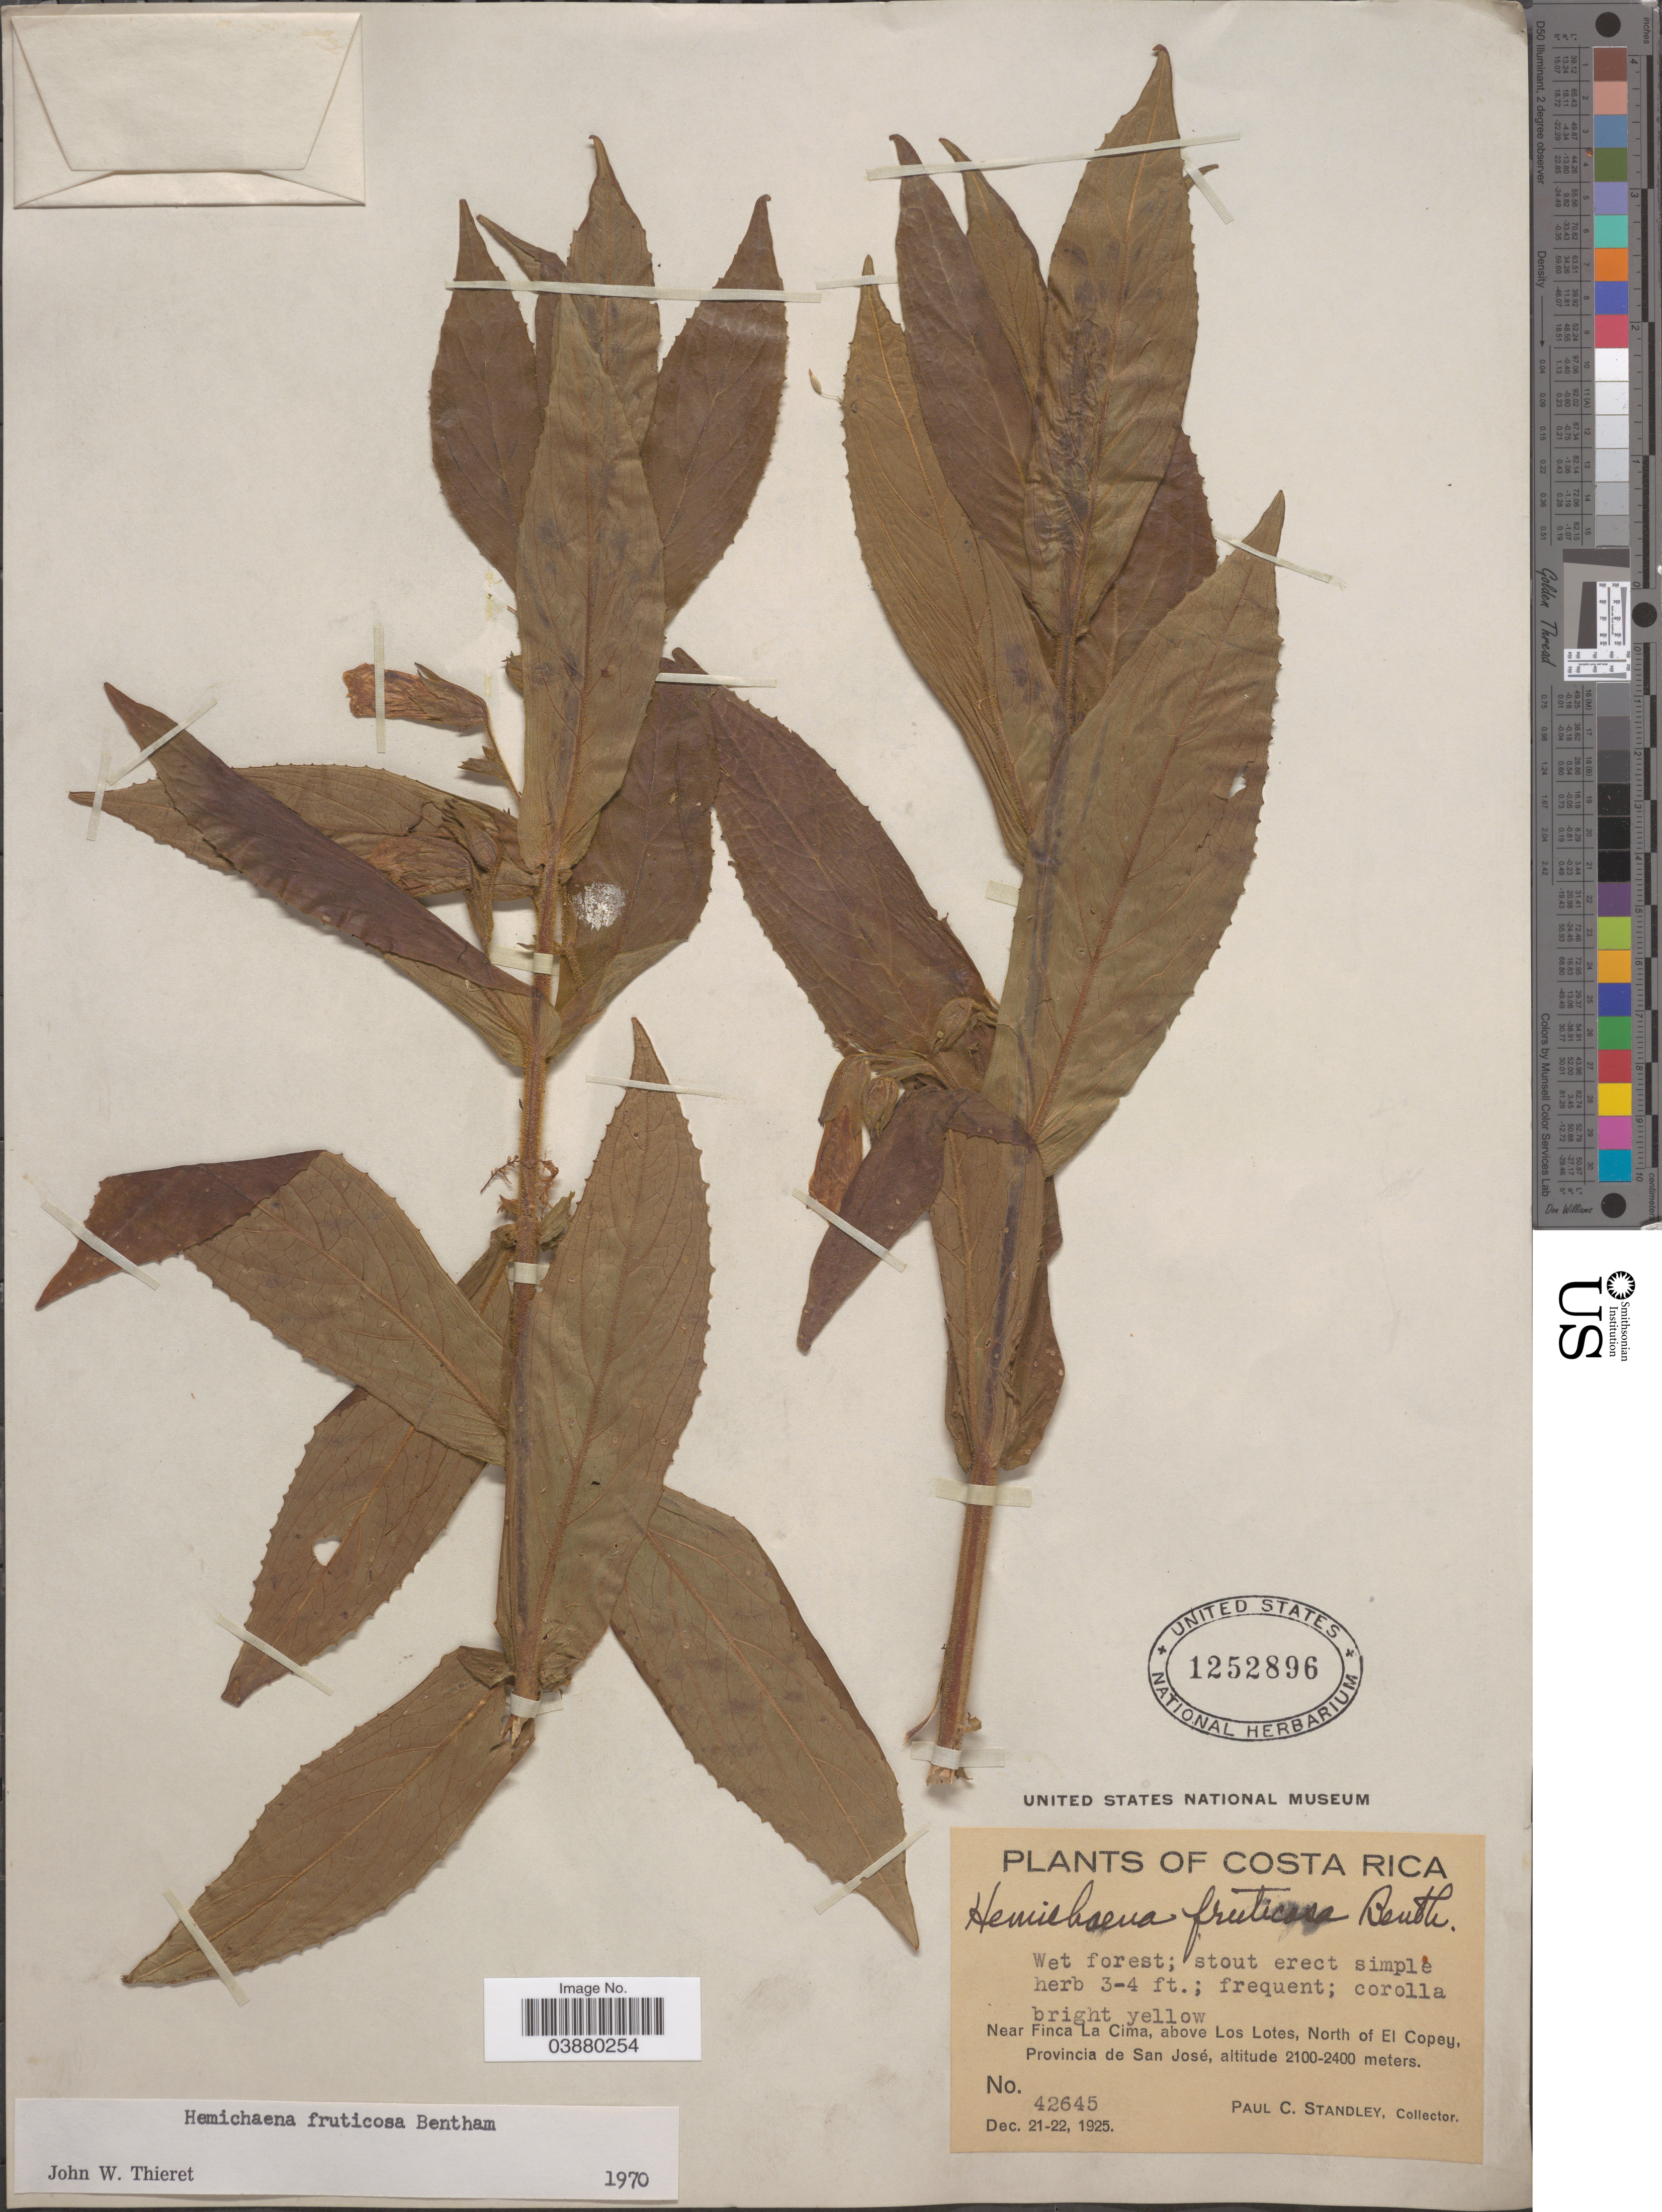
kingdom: Plantae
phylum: Tracheophyta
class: Magnoliopsida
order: Lamiales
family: Phrymaceae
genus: Hemichaena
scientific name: Hemichaena fruticosa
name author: Benth.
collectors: P. C. Standley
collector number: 42645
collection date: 1925-12-21/1925-12-22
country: Costa Rica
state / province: San José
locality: Near Finca La Cima, above Los Lotes, North of El Copey.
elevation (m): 2100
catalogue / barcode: US 1252896